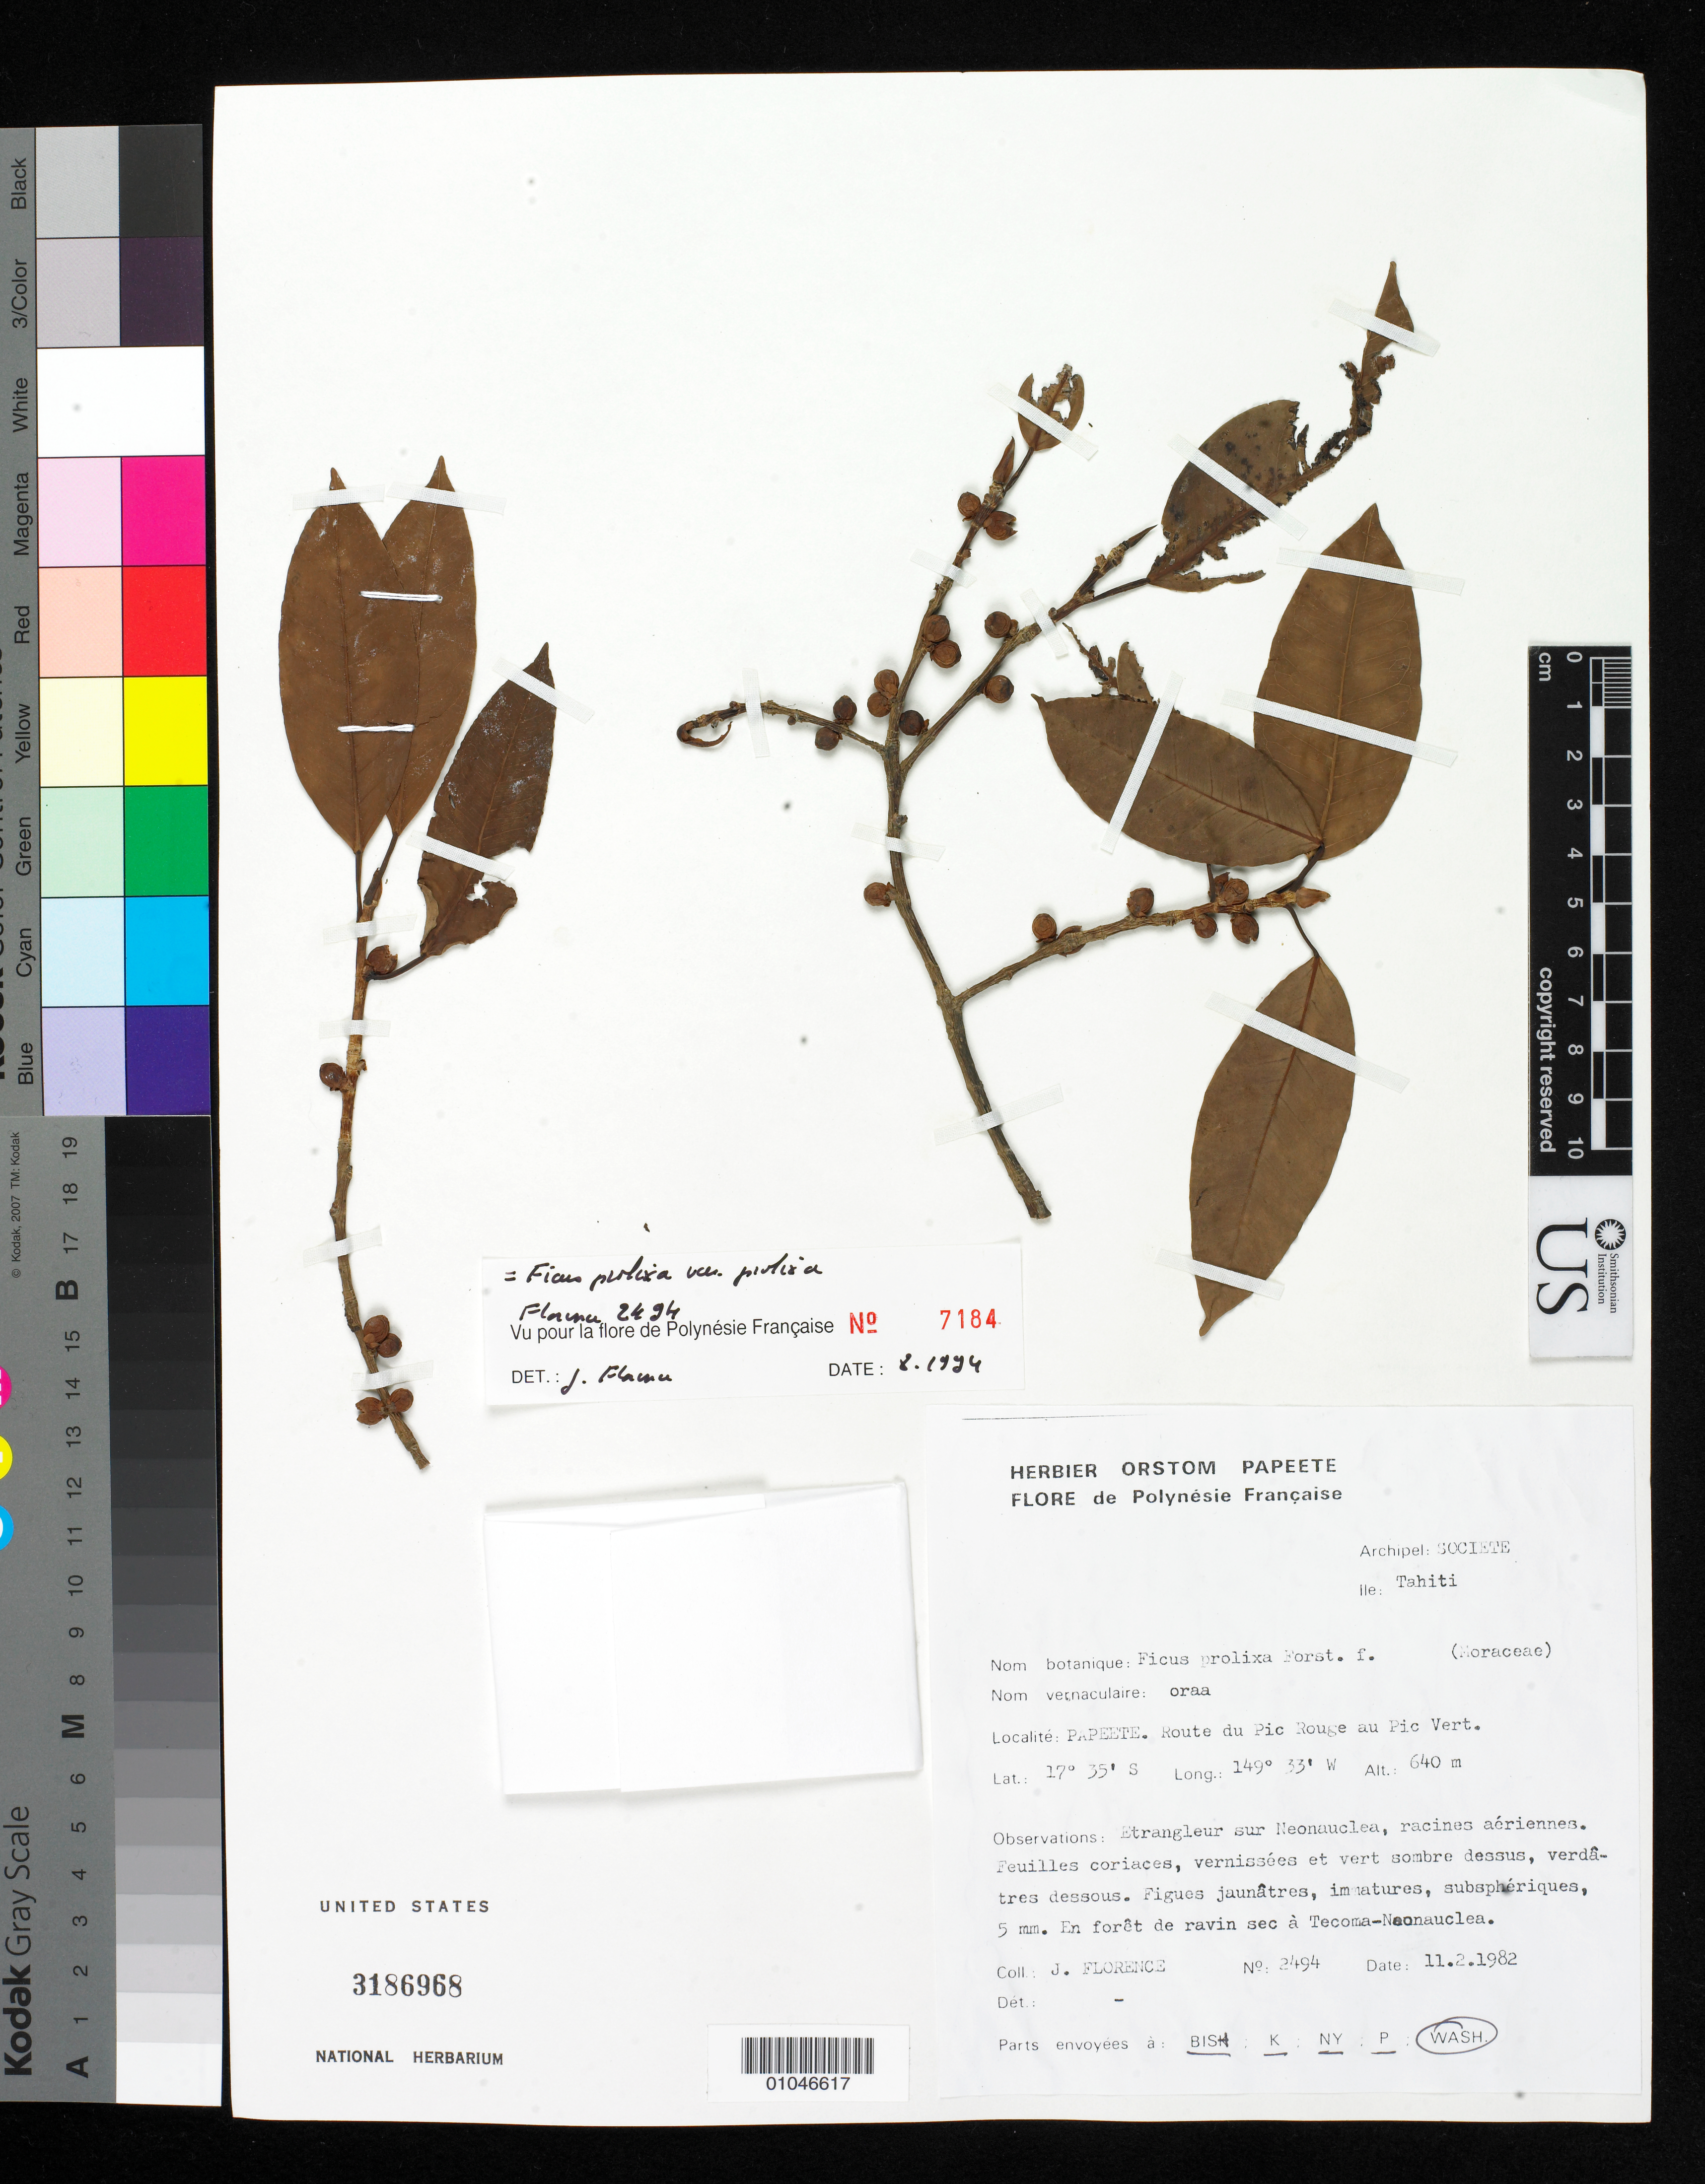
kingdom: Plantae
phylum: Tracheophyta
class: Magnoliopsida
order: Rosales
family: Moraceae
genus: Ficus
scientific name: Ficus prolixa var. prolixa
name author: G. Forst.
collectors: J. Florence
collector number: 2494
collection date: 1982-02-11 or 1982-11-02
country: French Polynesia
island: Tahiti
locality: Papeete. Route du Pic Rouge au Pic Vert. Ile Tahiti, Archipel Societe. En forêt de ravin sec à Tecoma-Neonauclea.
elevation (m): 640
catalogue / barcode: US 3186968